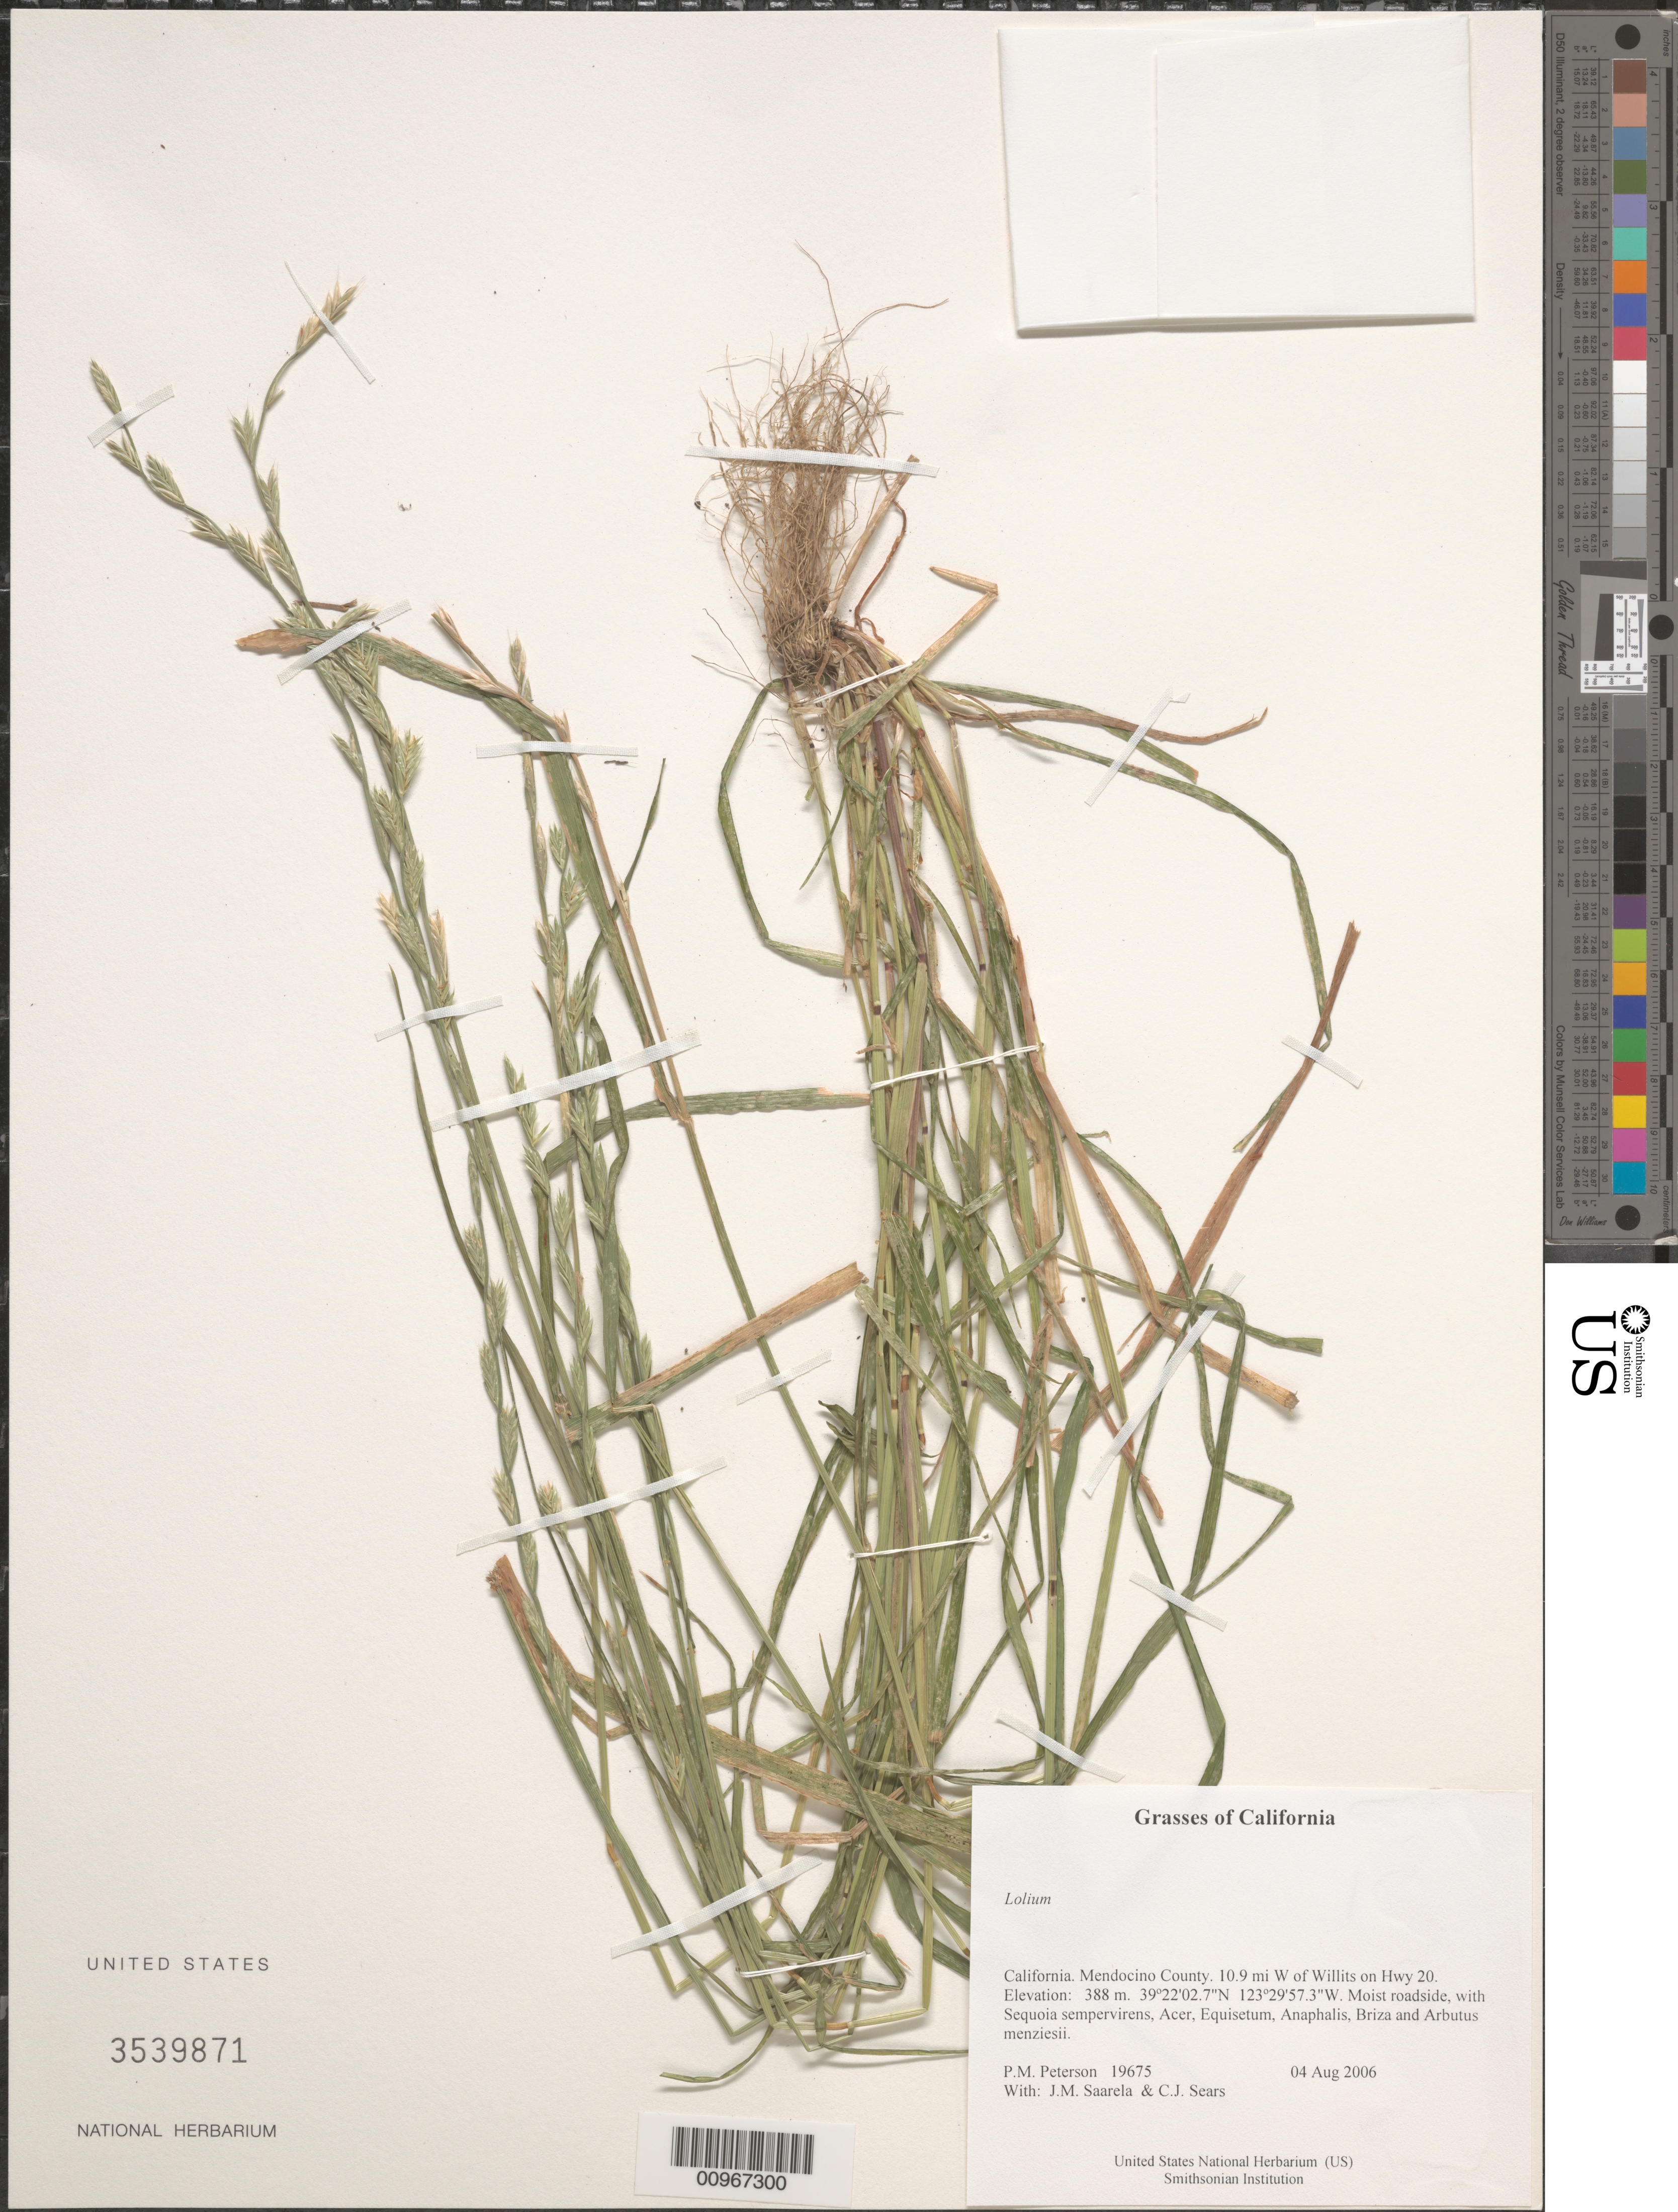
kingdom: Plantae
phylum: Tracheophyta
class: Liliopsida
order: Poales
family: Poaceae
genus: Lolium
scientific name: Lolium sp.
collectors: P. M. Peterson, J. Saarela & C. Sears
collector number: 19675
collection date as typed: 04 Aug 2006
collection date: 2006-08-04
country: United States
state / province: California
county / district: Mendocino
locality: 10.9 mi W of Willits on Hwy 20.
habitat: Moist roadside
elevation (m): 388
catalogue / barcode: US 3539871